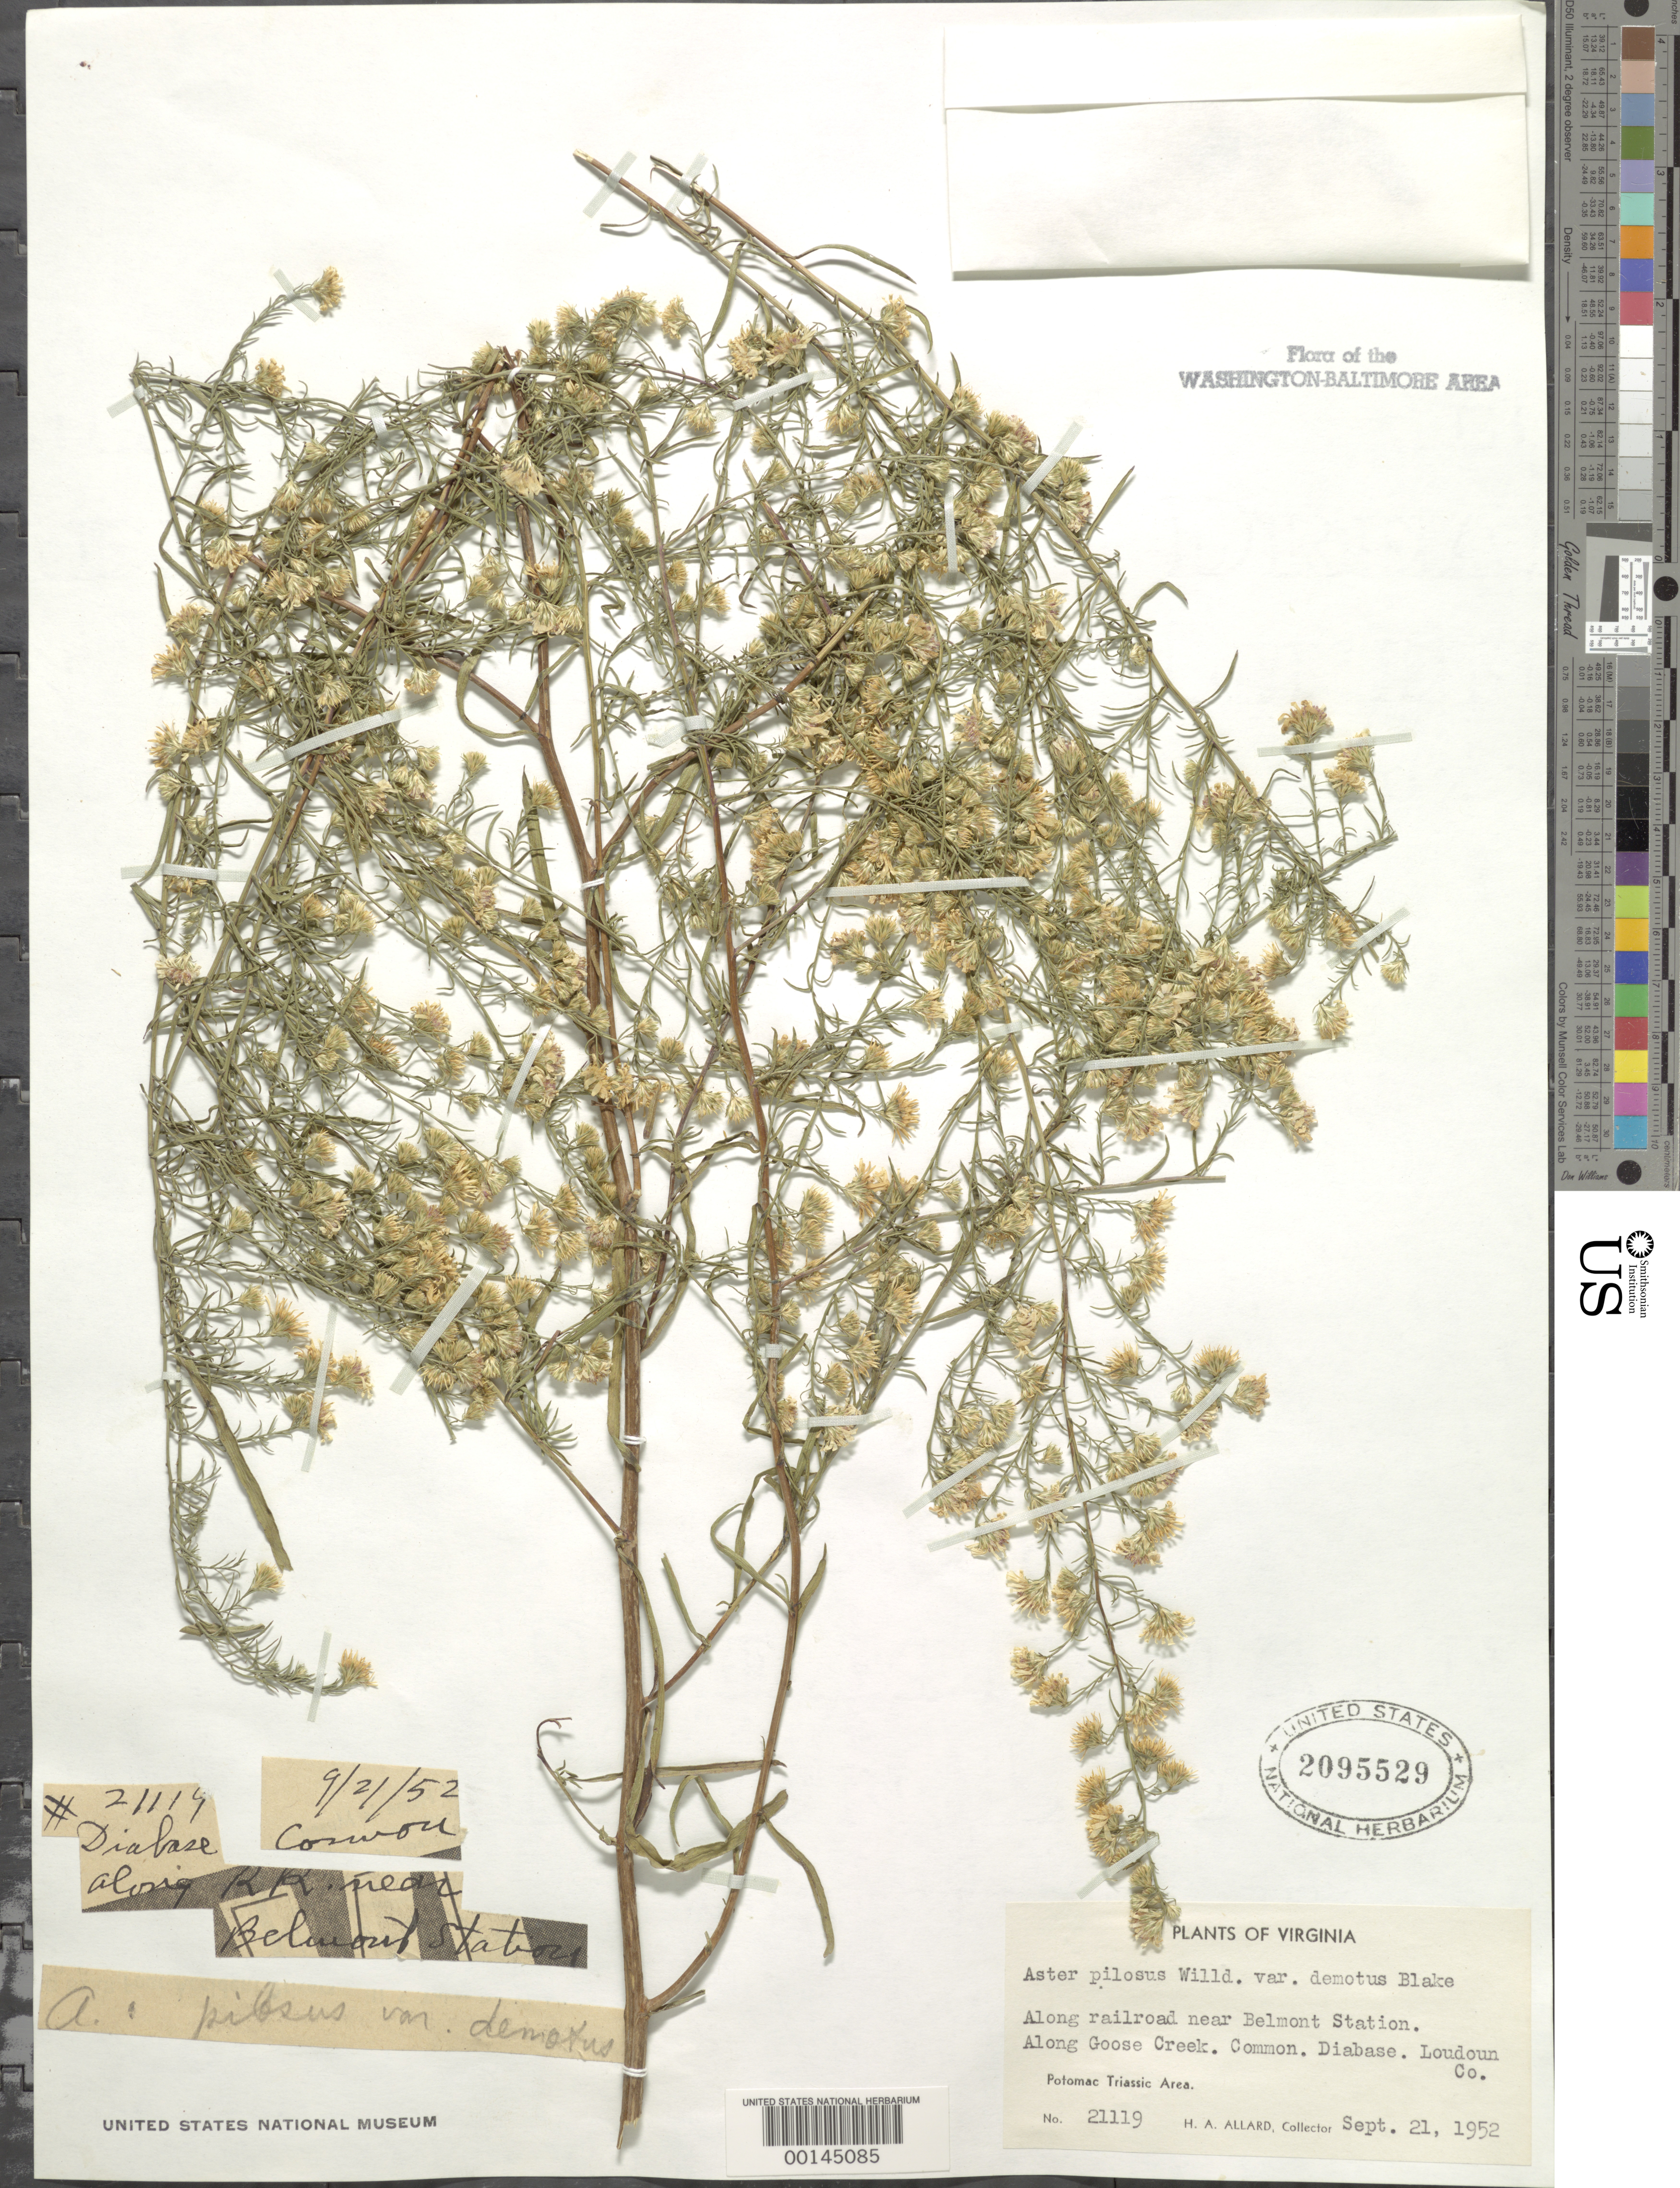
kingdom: Plantae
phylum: Tracheophyta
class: Magnoliopsida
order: Asterales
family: Asteraceae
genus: Symphyotrichum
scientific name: Symphyotrichum pilosum var. pringlei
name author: (A. Gray) G.L. Nesom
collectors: H. A. Allard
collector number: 21119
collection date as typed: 21 Sep 1952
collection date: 1952-09-21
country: United States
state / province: Virginia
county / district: Loudoun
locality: Goose Creek near Belmont Station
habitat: Railroad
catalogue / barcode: US 2095529